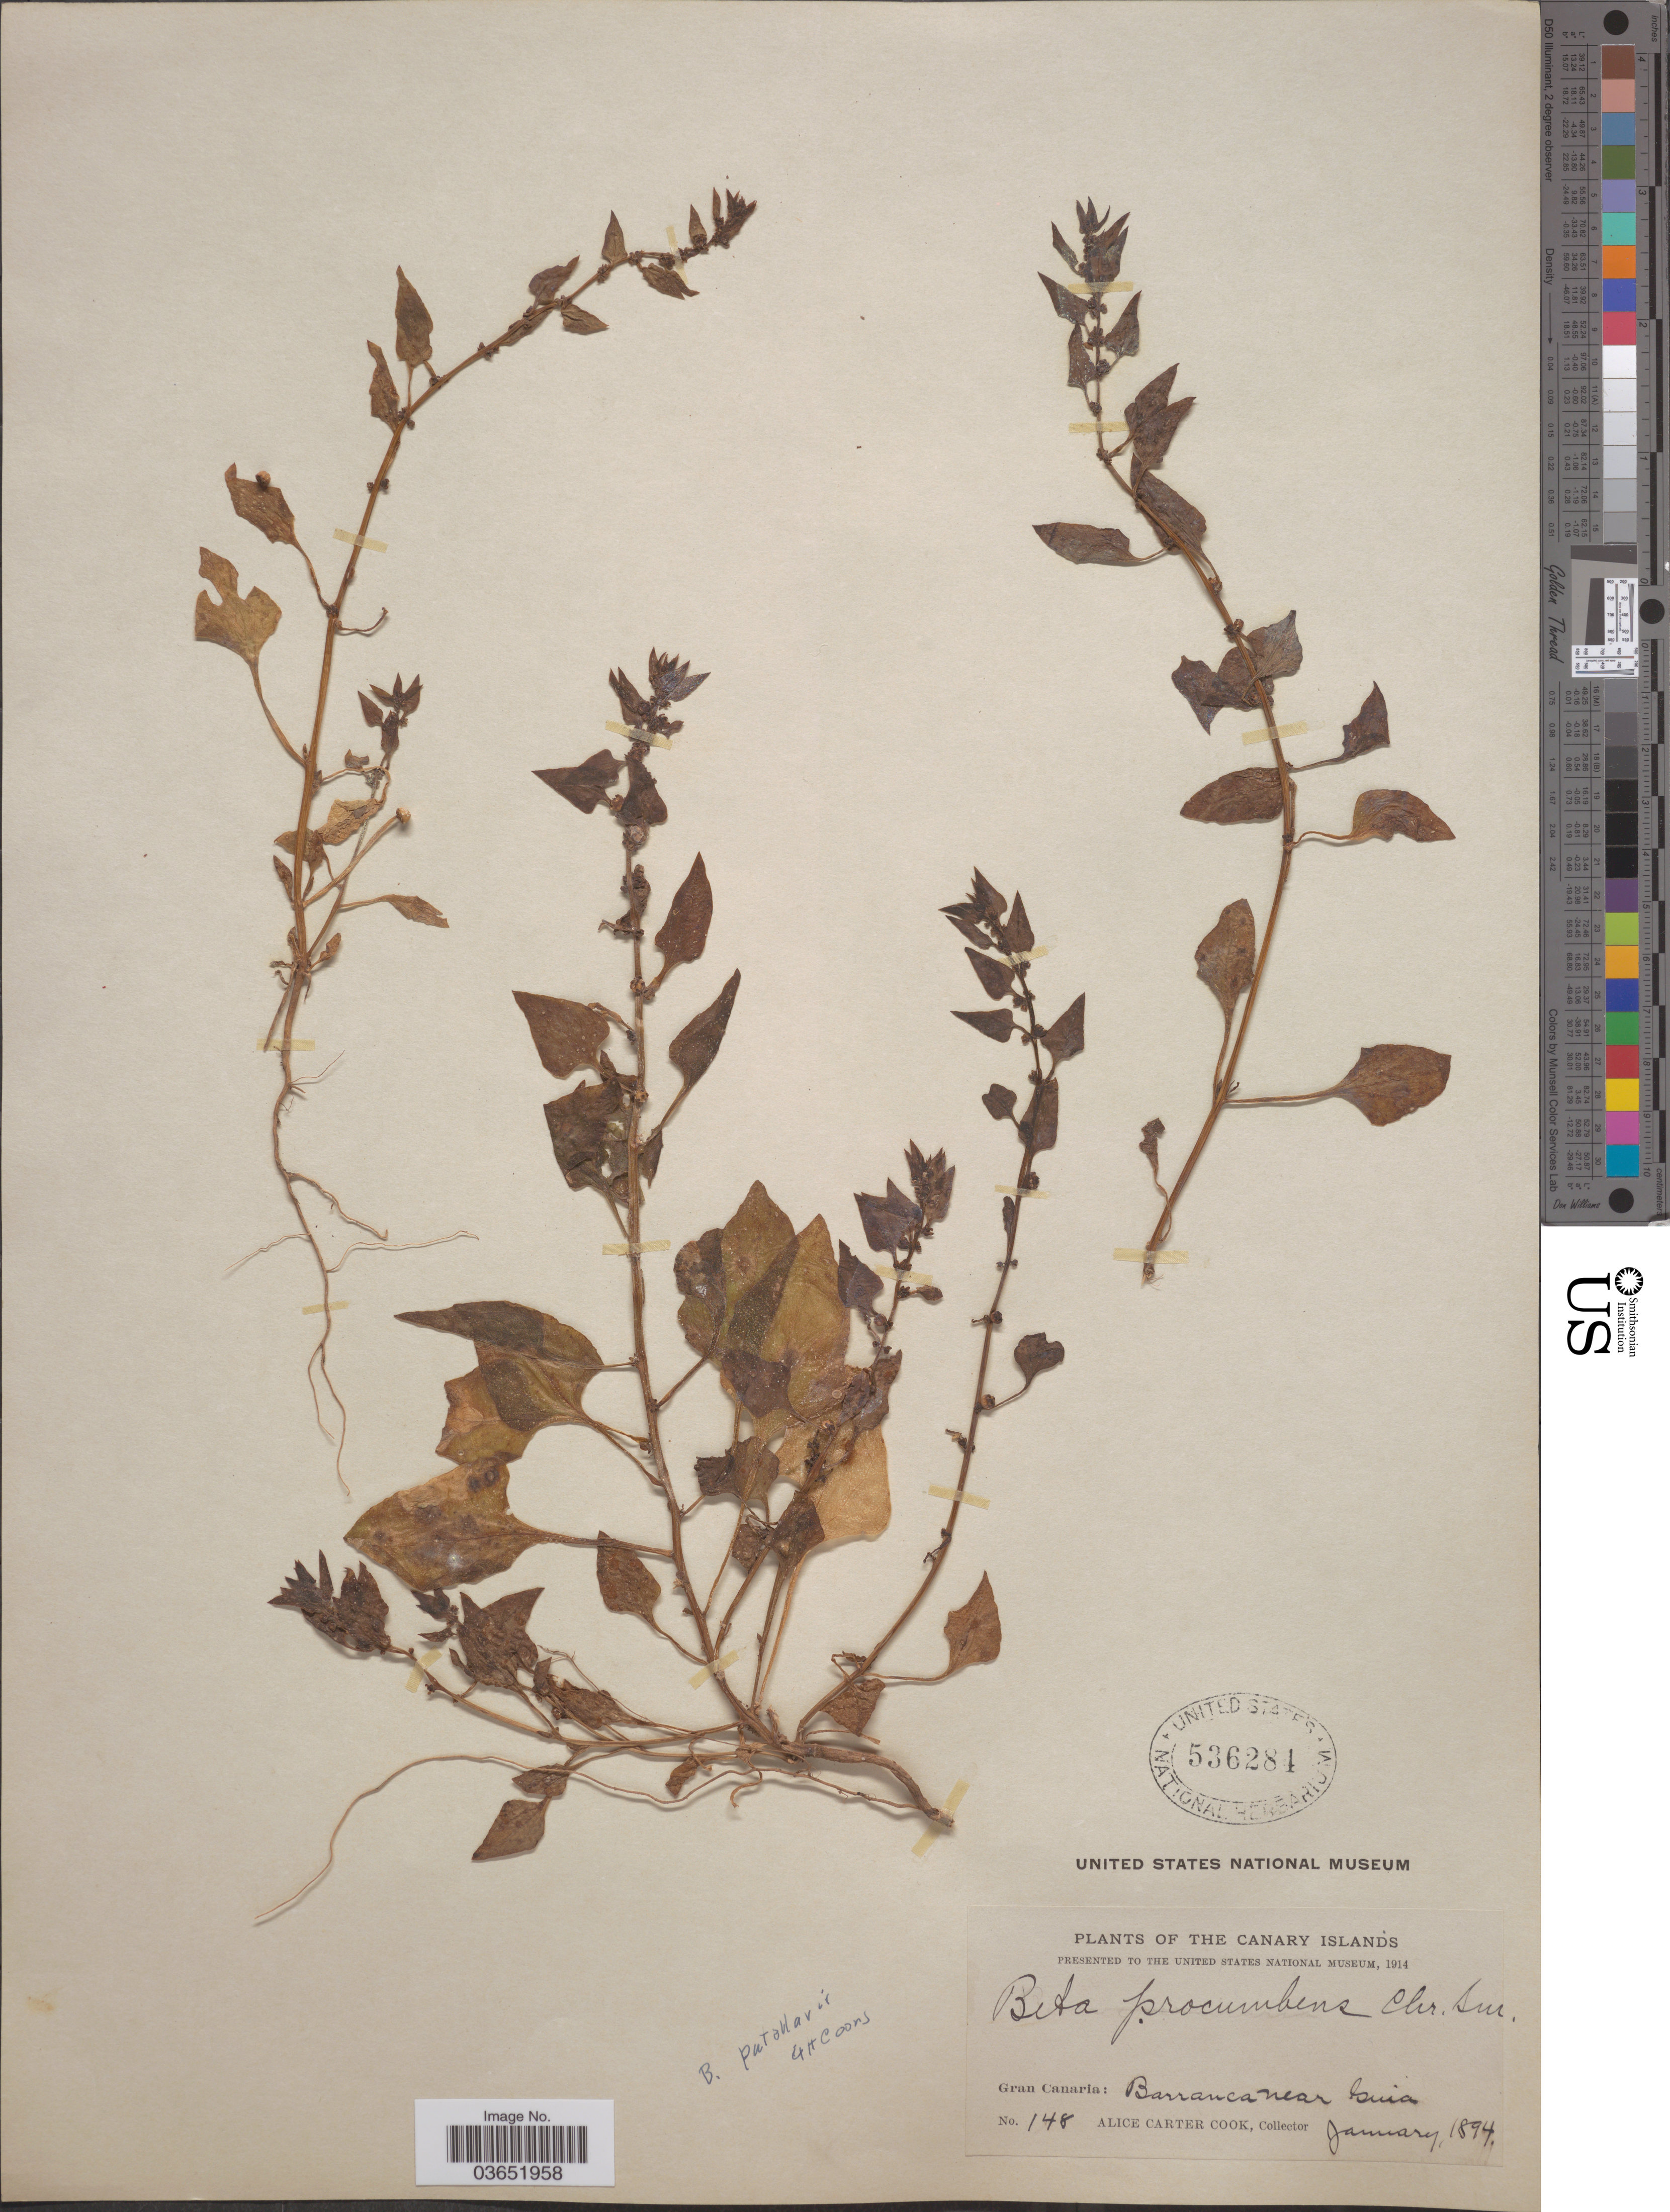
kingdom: Plantae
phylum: Tracheophyta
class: Magnoliopsida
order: Caryophyllales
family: Amaranthaceae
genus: Patellifolia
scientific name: Patellifolia procumbens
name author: (C. Sm. ex Hornem.) A.J. Scott et al.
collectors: Alice C. Cook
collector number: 148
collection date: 1894-01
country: Spain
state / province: Canarias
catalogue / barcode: US 536284